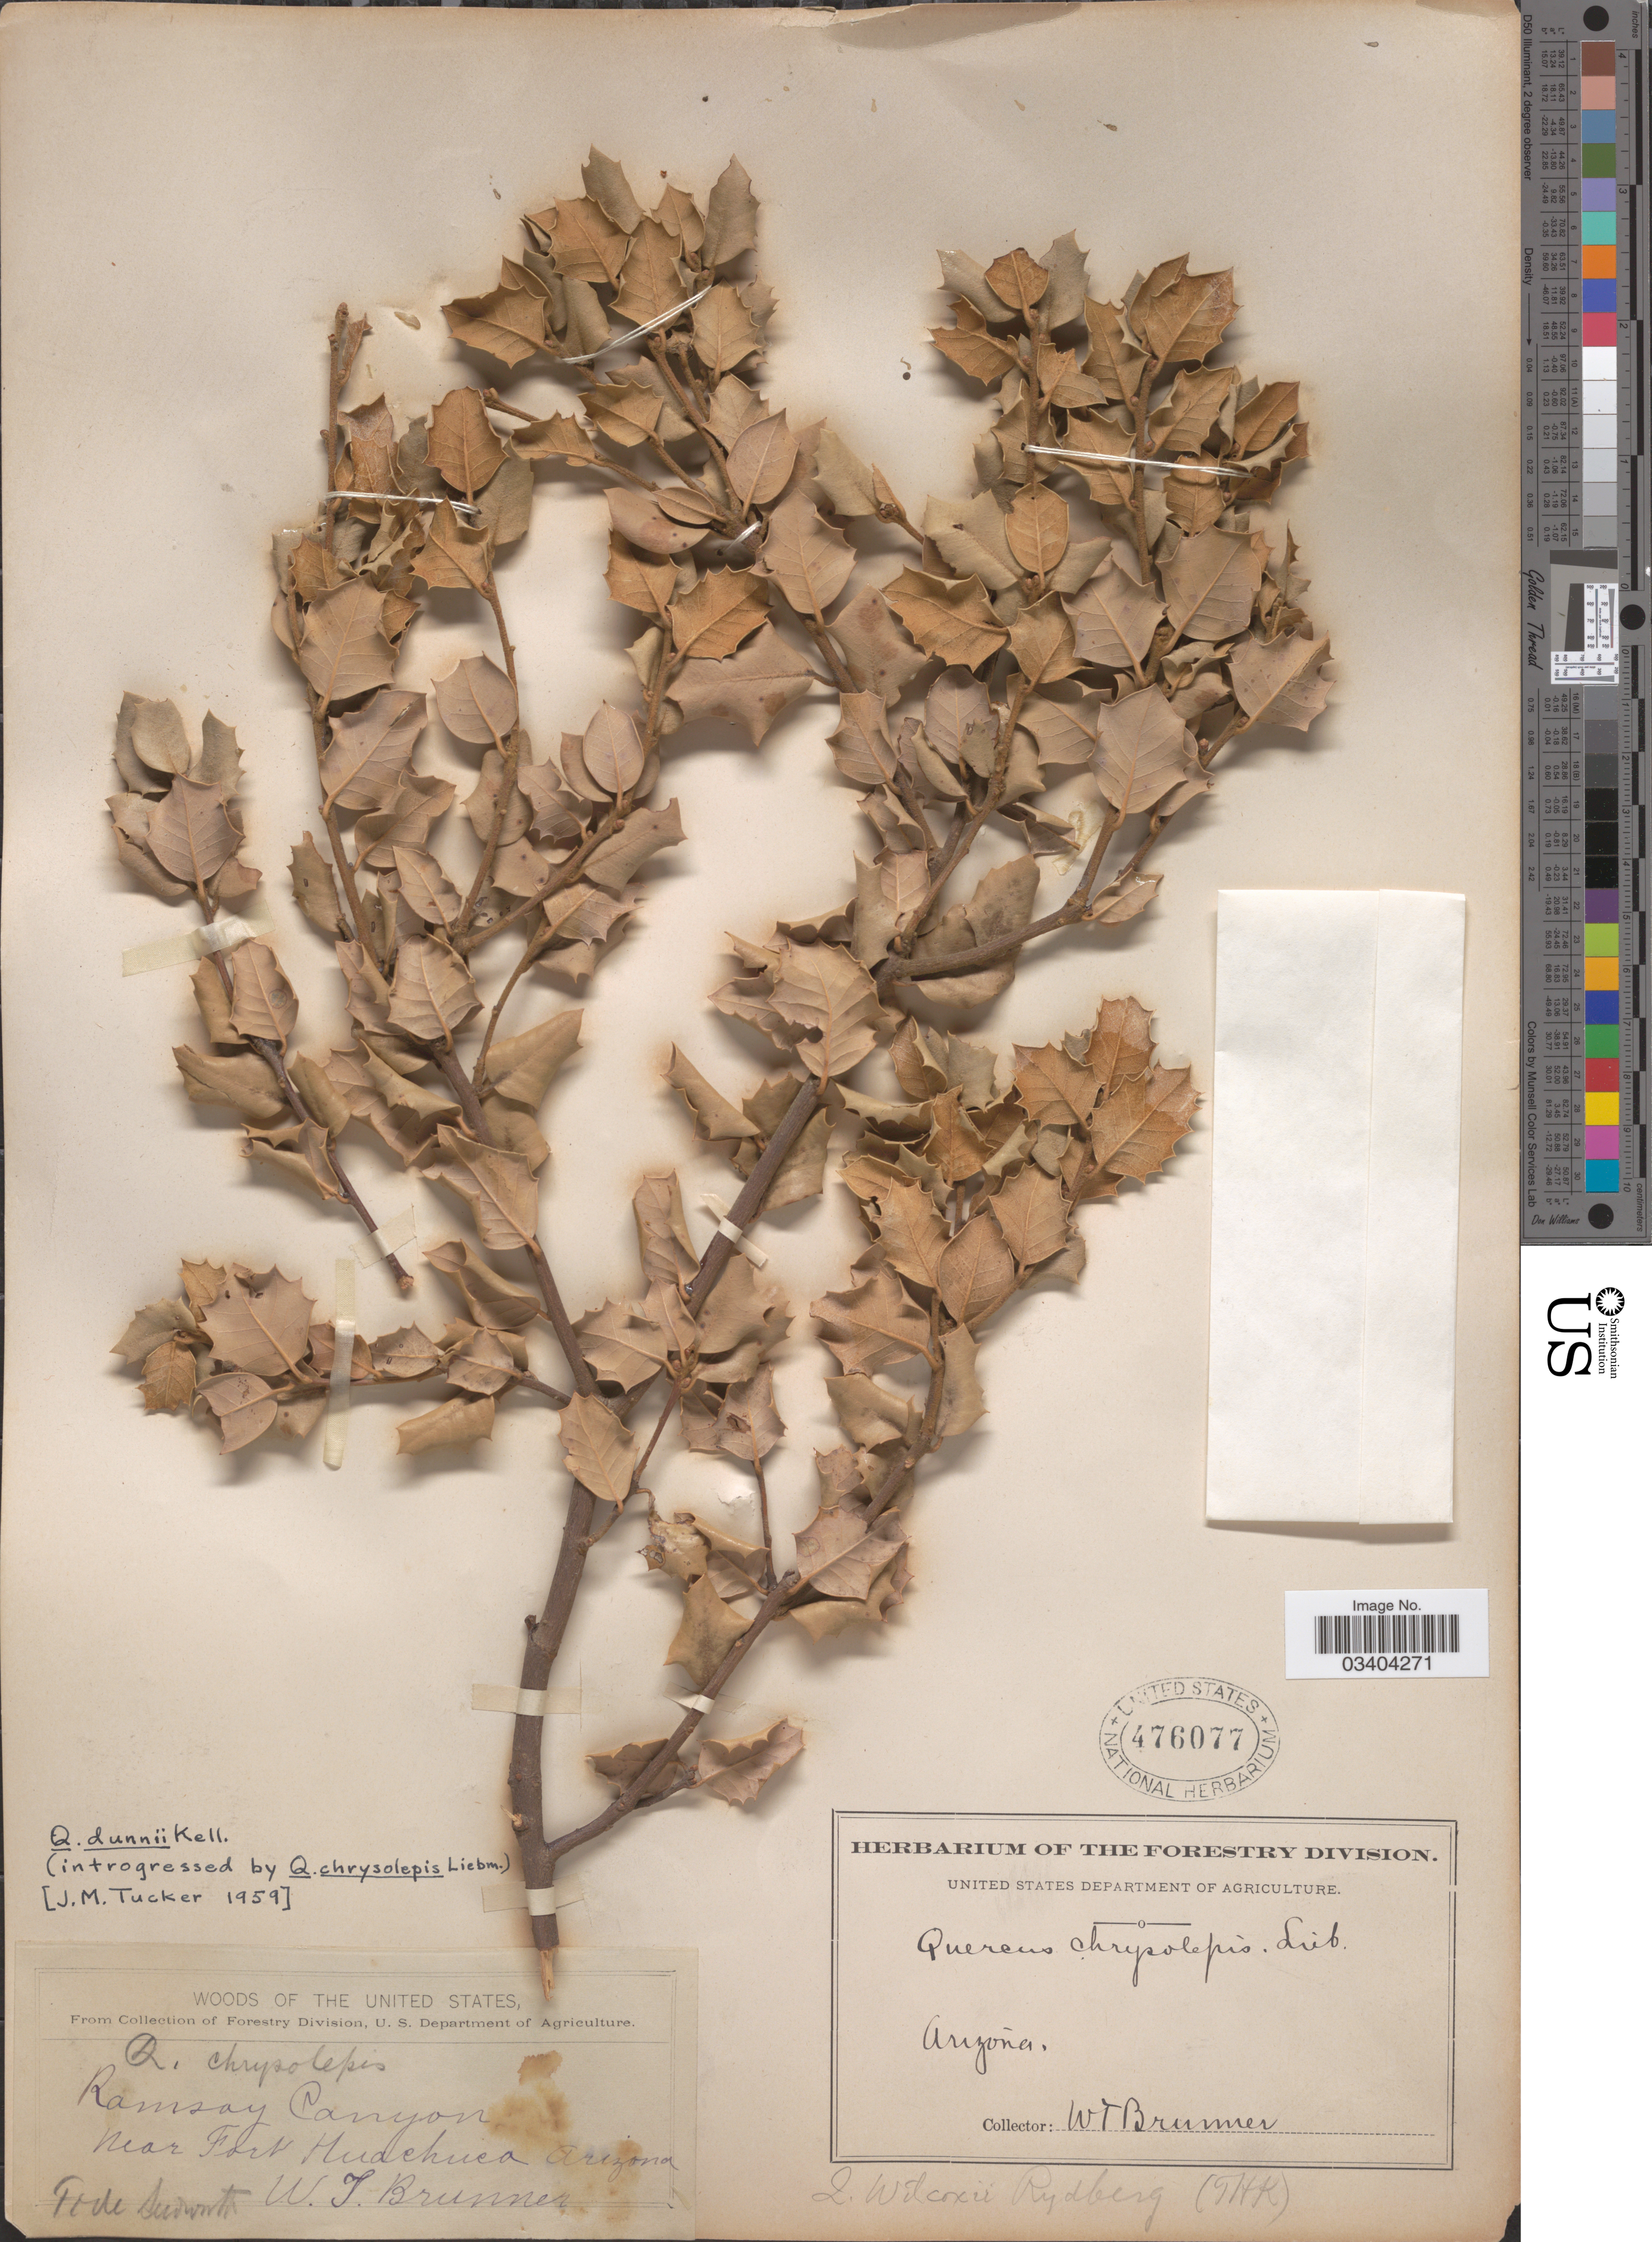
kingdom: Plantae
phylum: Tracheophyta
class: Magnoliopsida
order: Fagales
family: Fagaceae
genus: Quercus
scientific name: Quercus dunnii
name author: Kellogg ex Curran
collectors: W. Brunner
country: United States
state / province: Arizona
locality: Near Fort Huachuca.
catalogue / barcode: US 476077